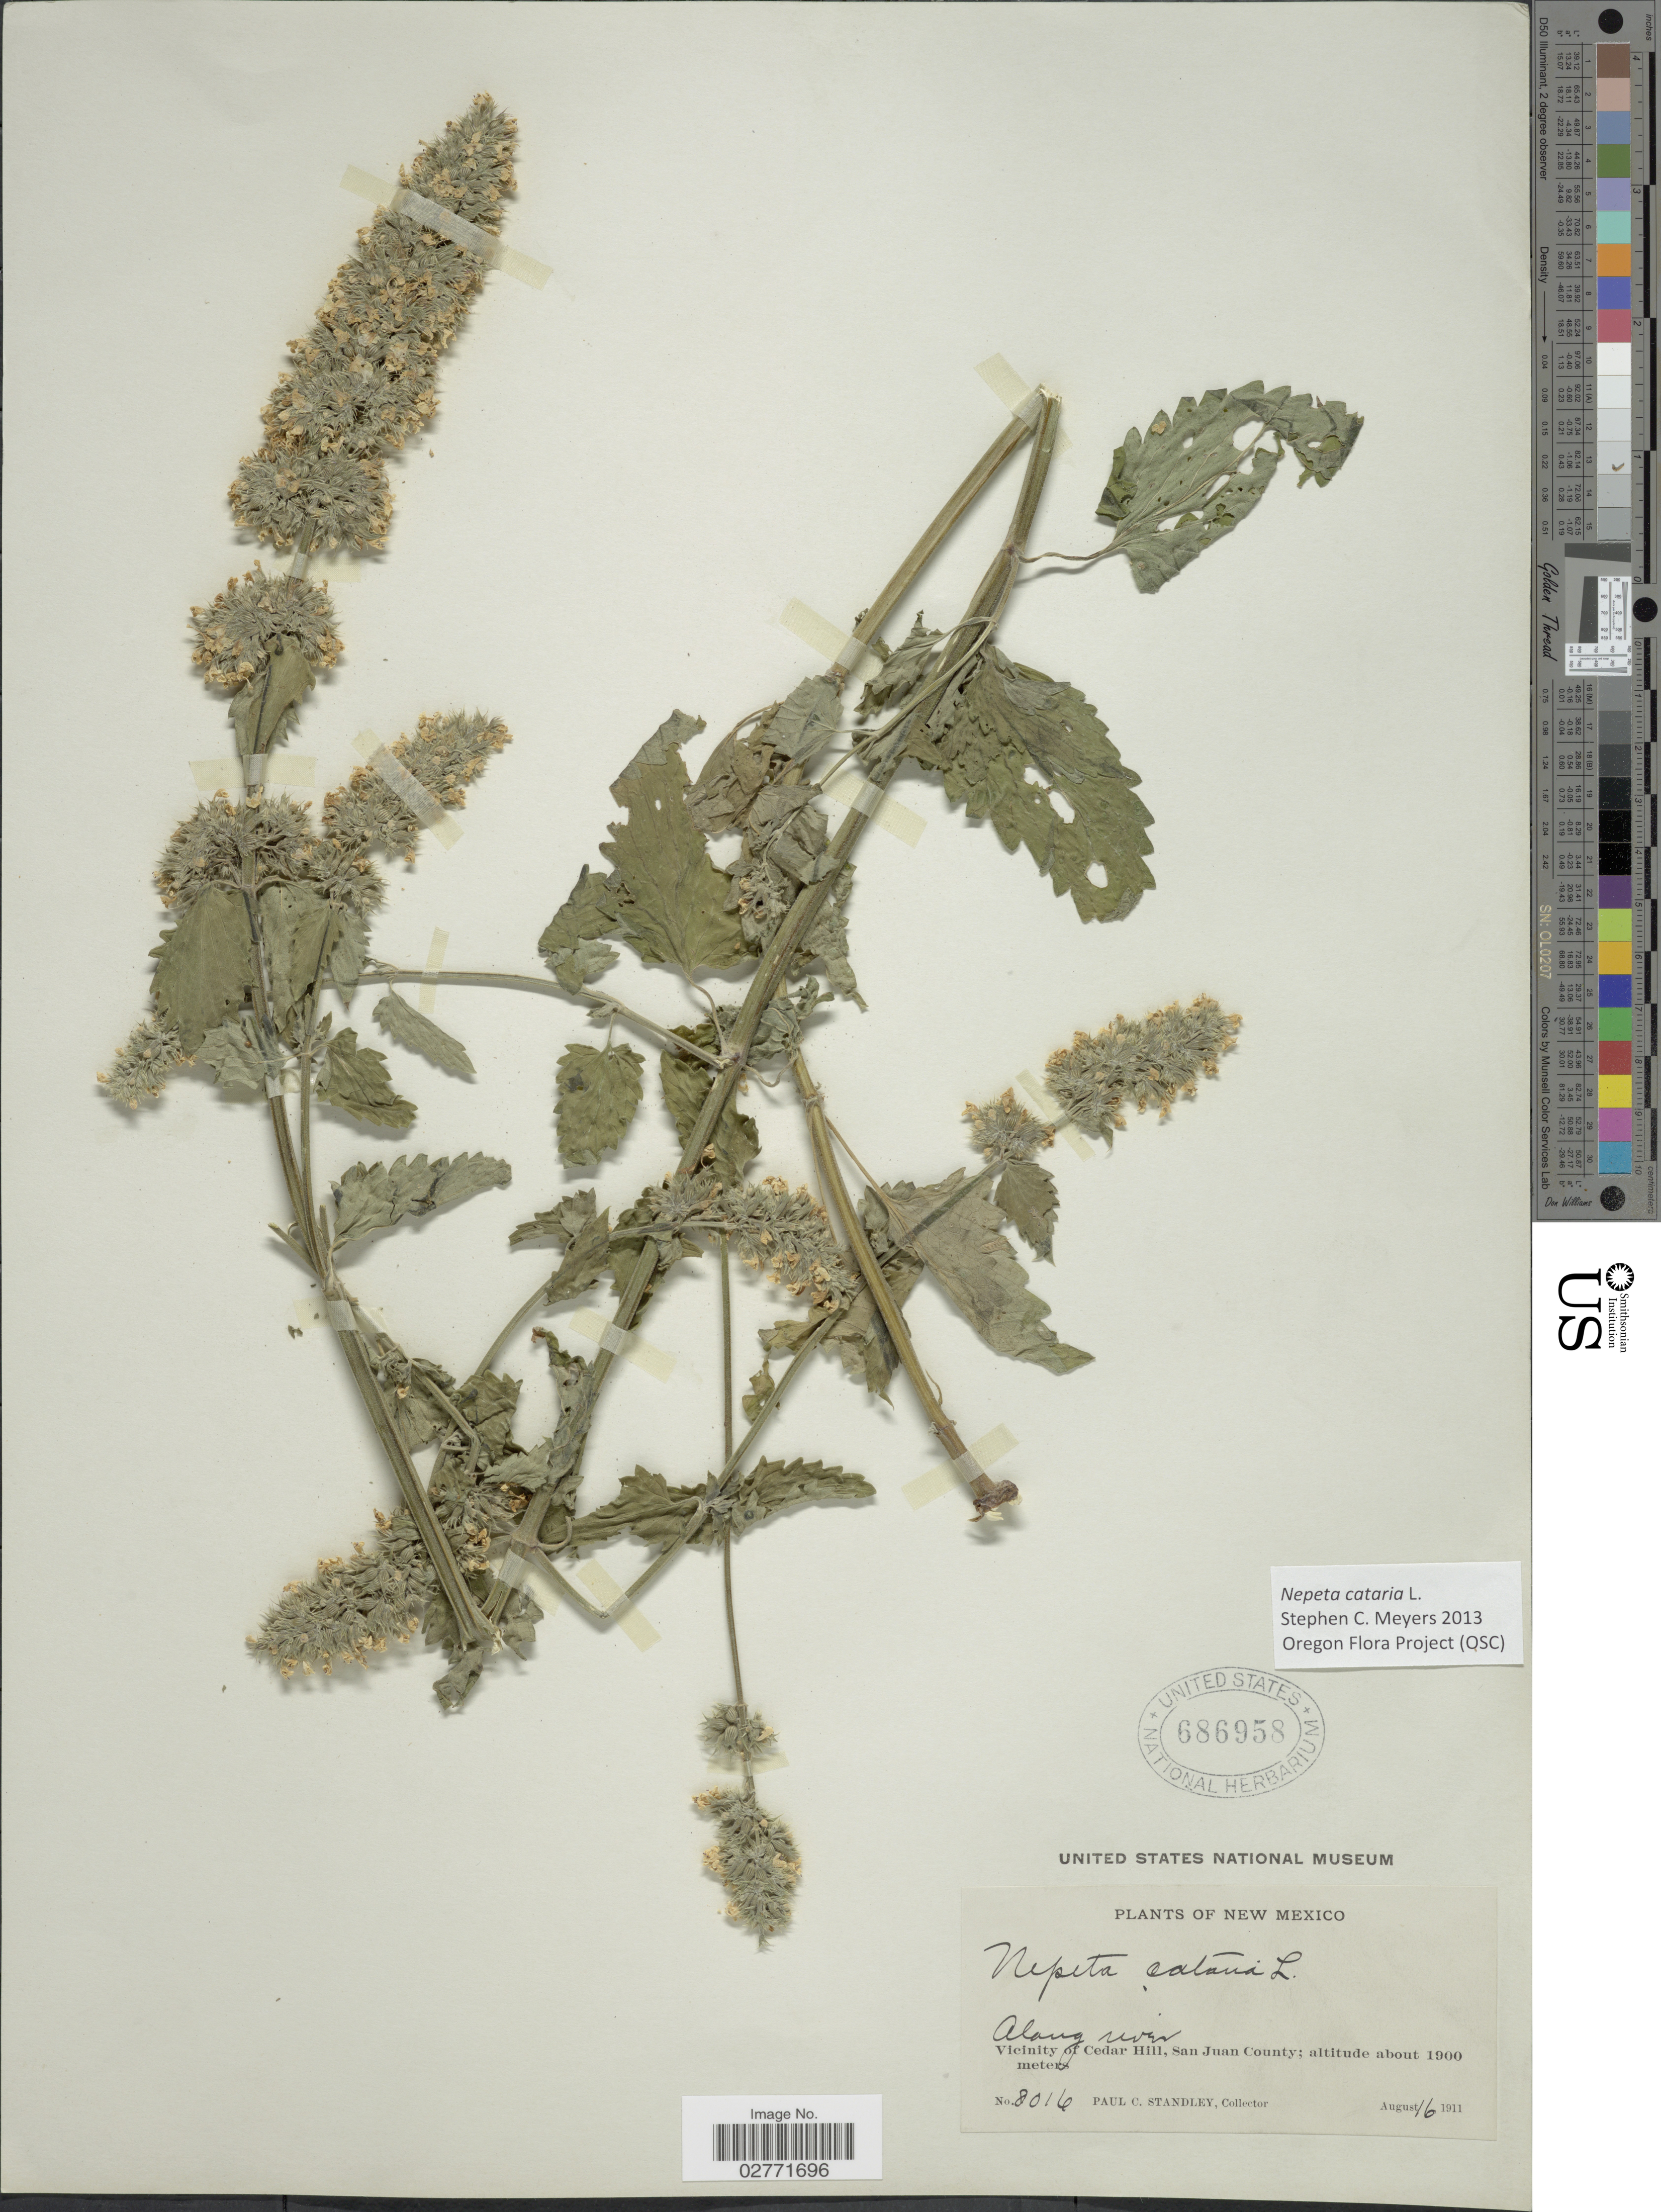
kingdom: Plantae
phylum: Tracheophyta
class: Magnoliopsida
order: Lamiales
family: Lamiaceae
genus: Nepeta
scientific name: Nepeta cataria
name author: L.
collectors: P. C. Standley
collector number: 8016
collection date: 1911-08-16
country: United States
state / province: New Mexico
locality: Vicinity of Cedar Hill, San Juan County.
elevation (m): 1900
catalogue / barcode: US 686958